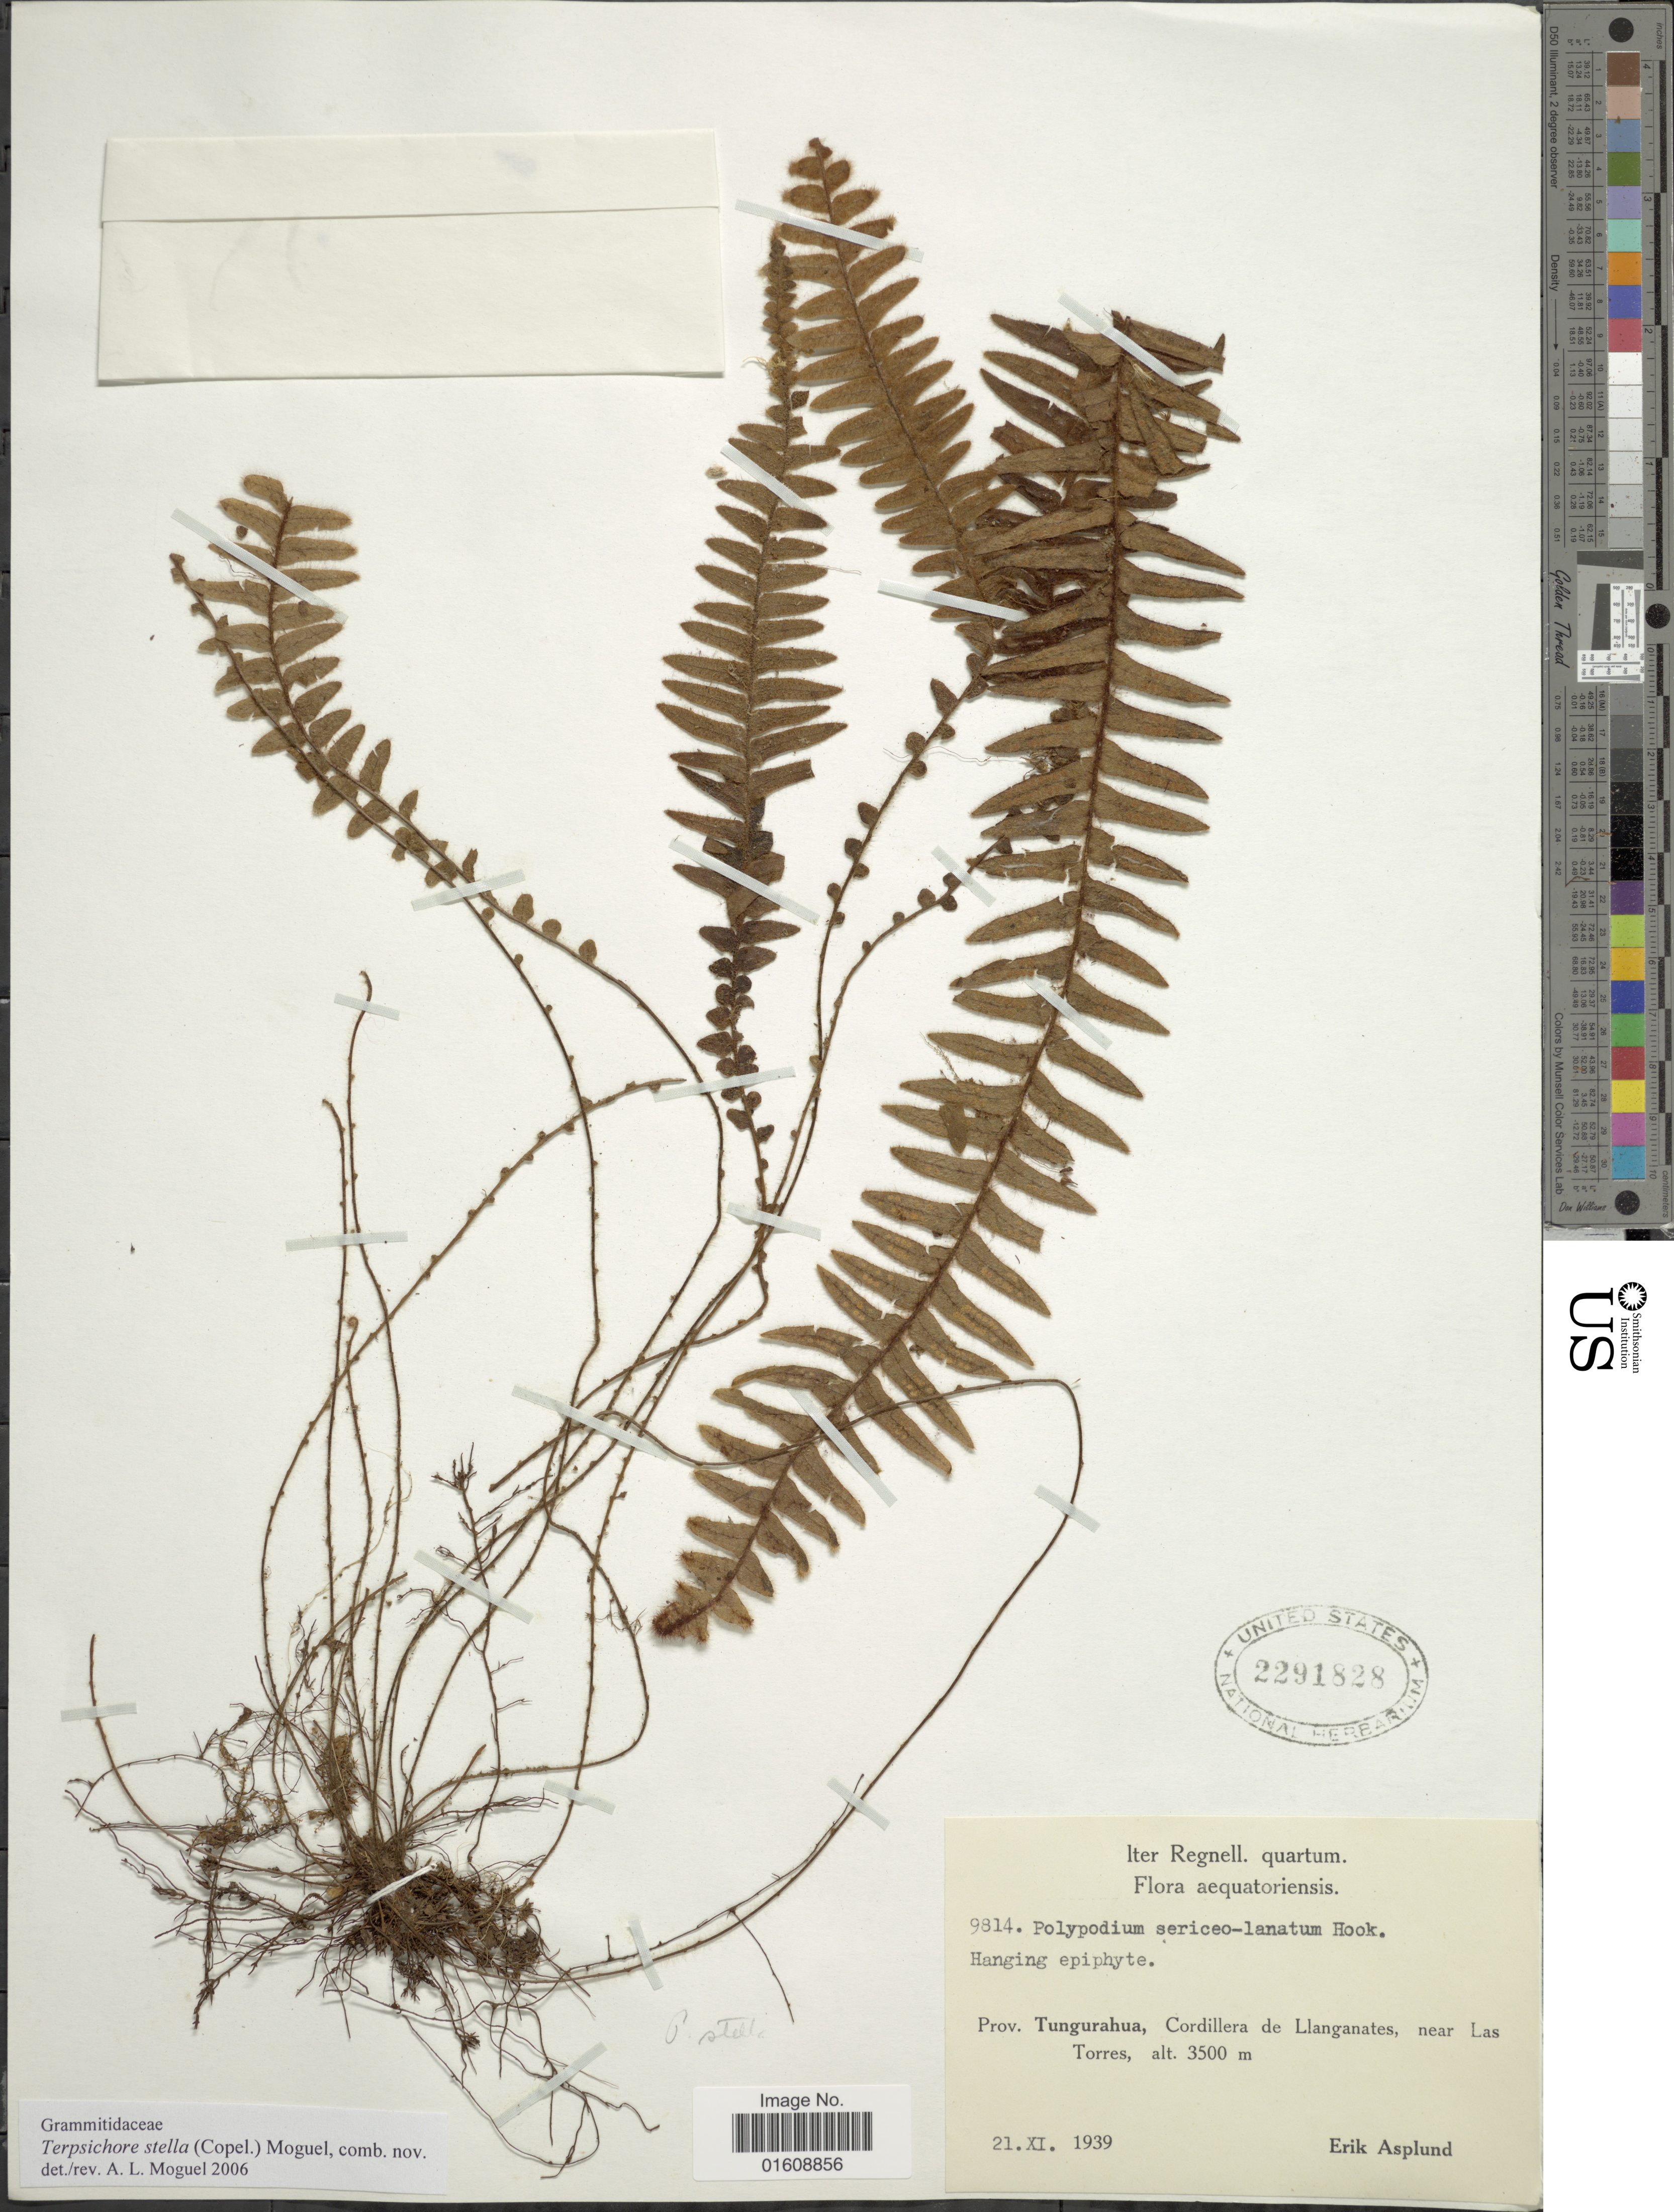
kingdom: Plantae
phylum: Tracheophyta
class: Polypodiopsida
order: Polypodiales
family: Polypodiaceae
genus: Alansmia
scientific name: Alansmia stella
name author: (Copel.) Moguel & M. Kessler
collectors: E. Asplund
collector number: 9814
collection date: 1939-11-21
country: Ecuador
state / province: Tungurahua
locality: Cordillera de Llanganates, near Las Torres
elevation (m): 3500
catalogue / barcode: US 2291828